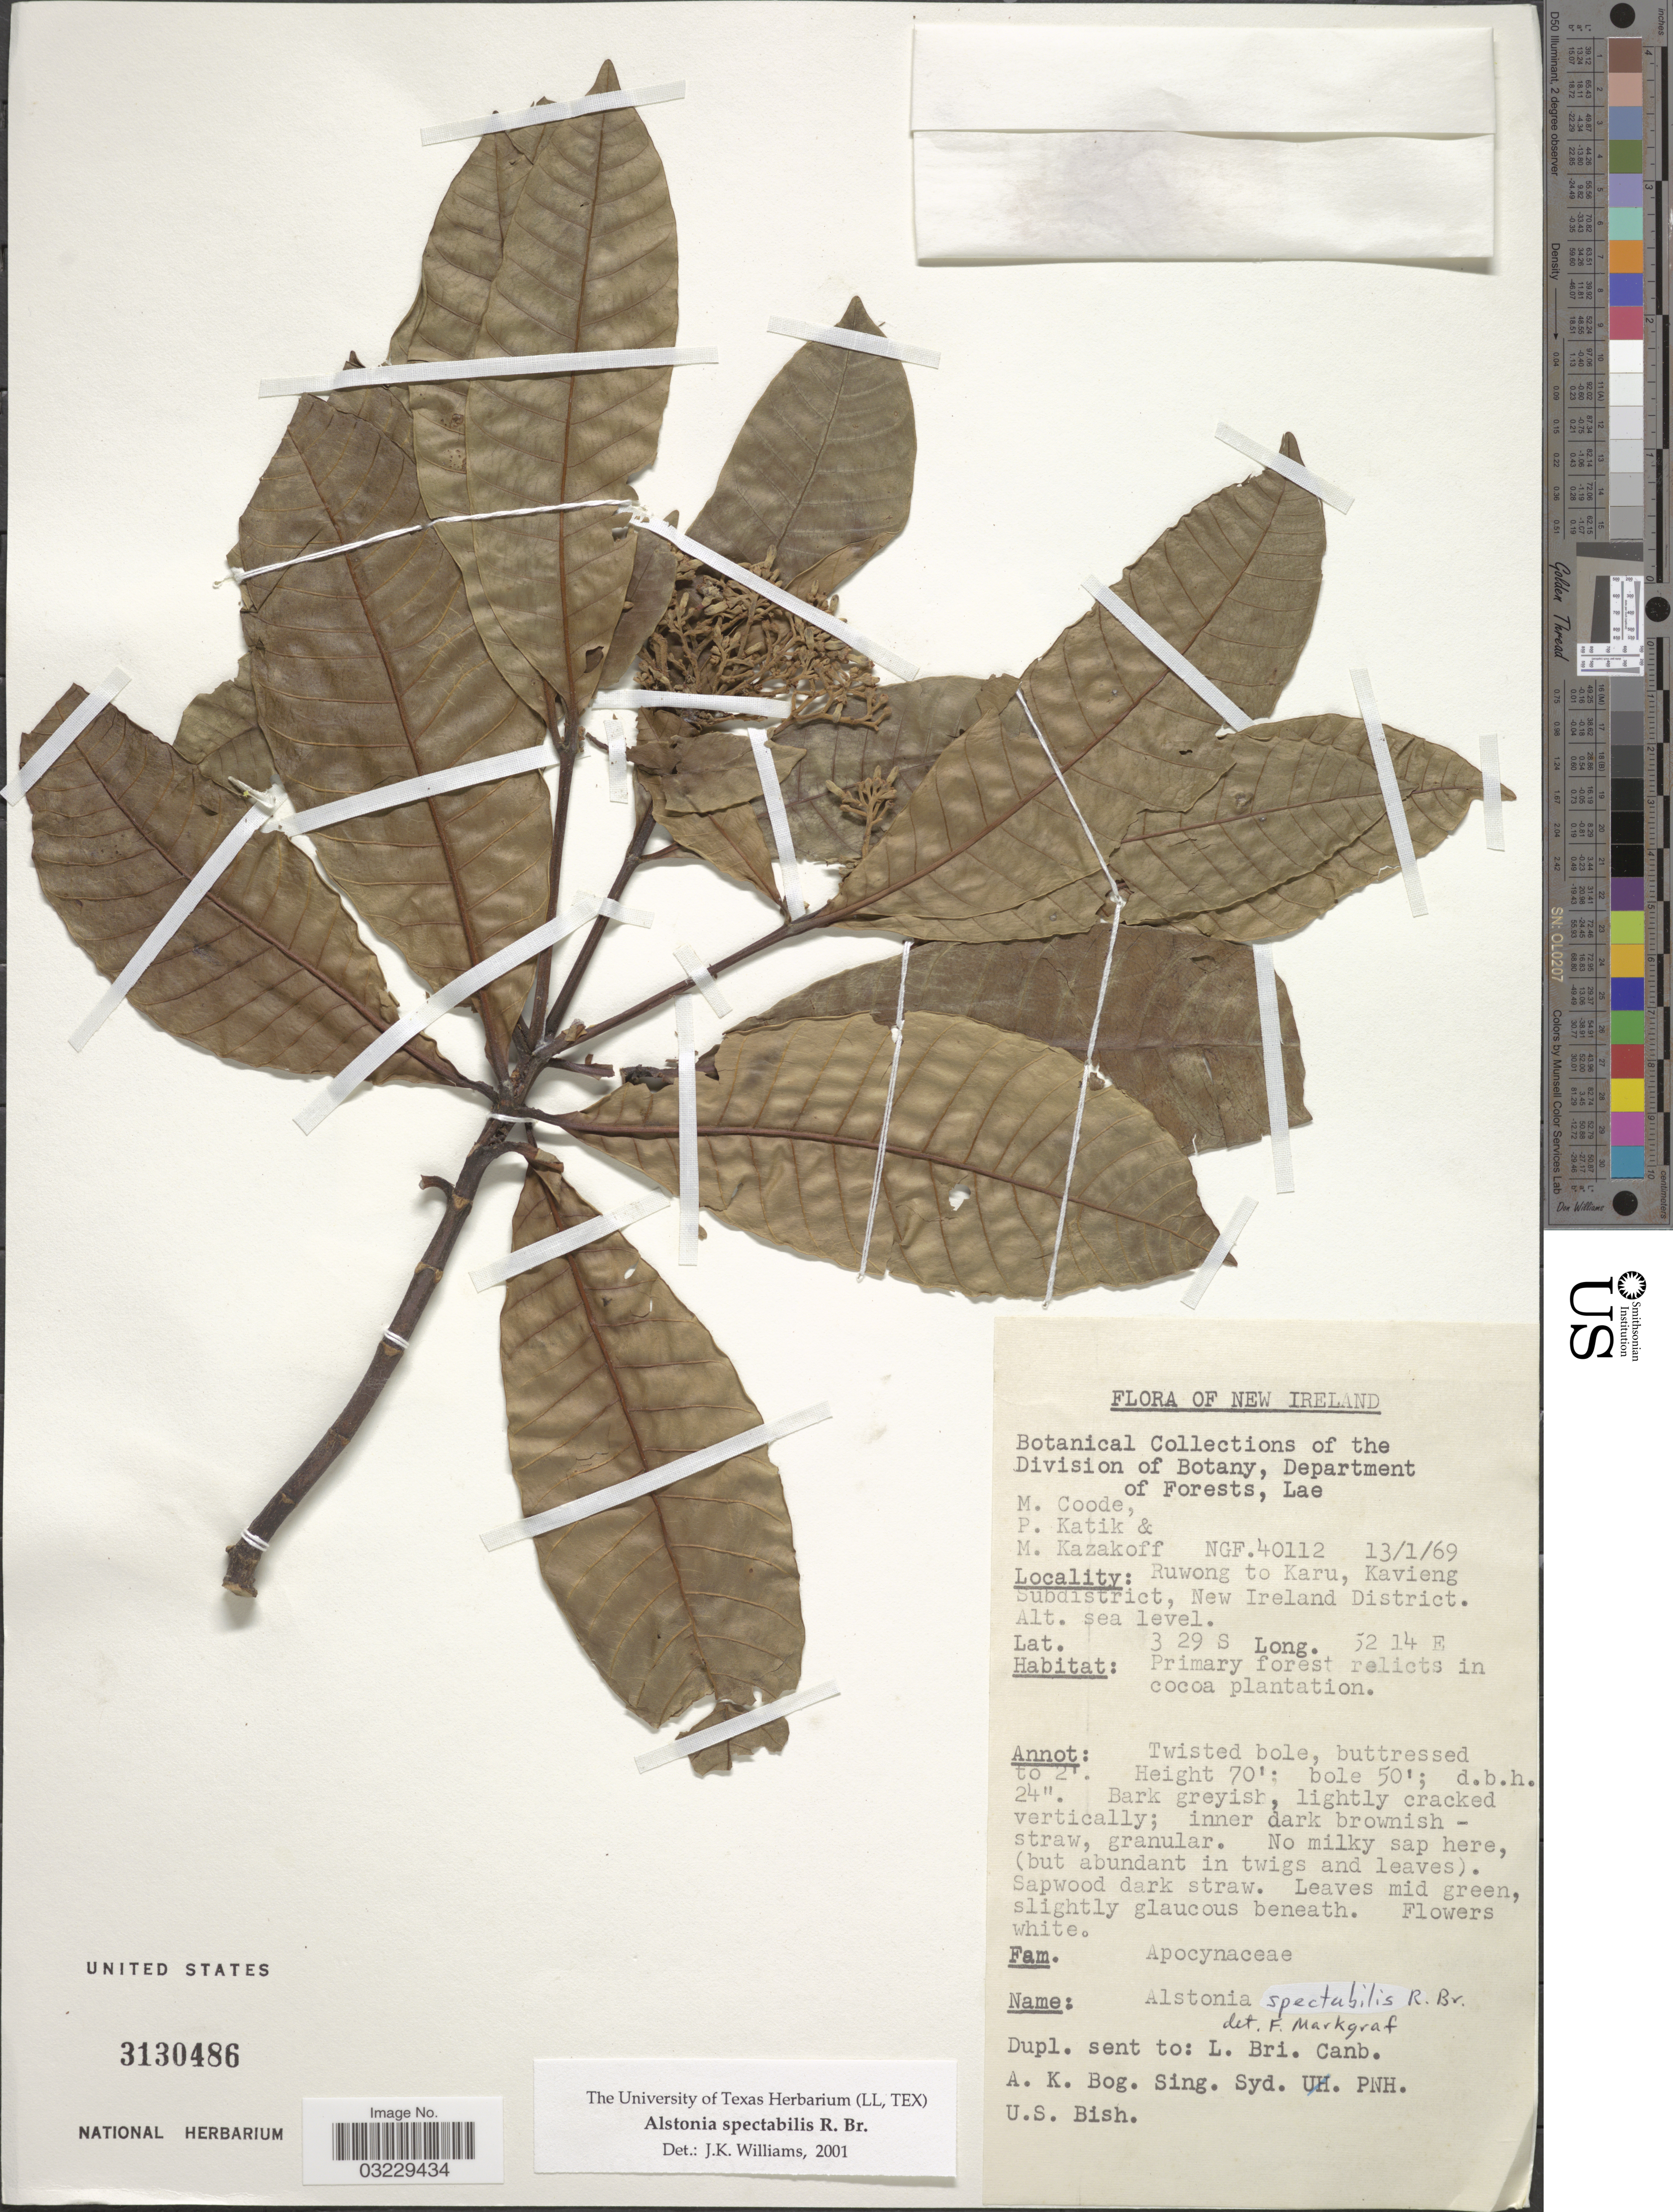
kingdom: Plantae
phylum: Tracheophyta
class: Magnoliopsida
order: Gentianales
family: Apocynaceae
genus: Alstonia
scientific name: Alstonia spectabilis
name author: R. Br.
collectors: M. Coode, P. Katik & M. Kazakoff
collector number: NGF40112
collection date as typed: Transcribed d/m/y: 13/1/69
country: Papua New Guinea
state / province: New Ireland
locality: Ruwong to Karu, Kavieng Subdistrict, New Ireland District.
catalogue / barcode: US 3130486